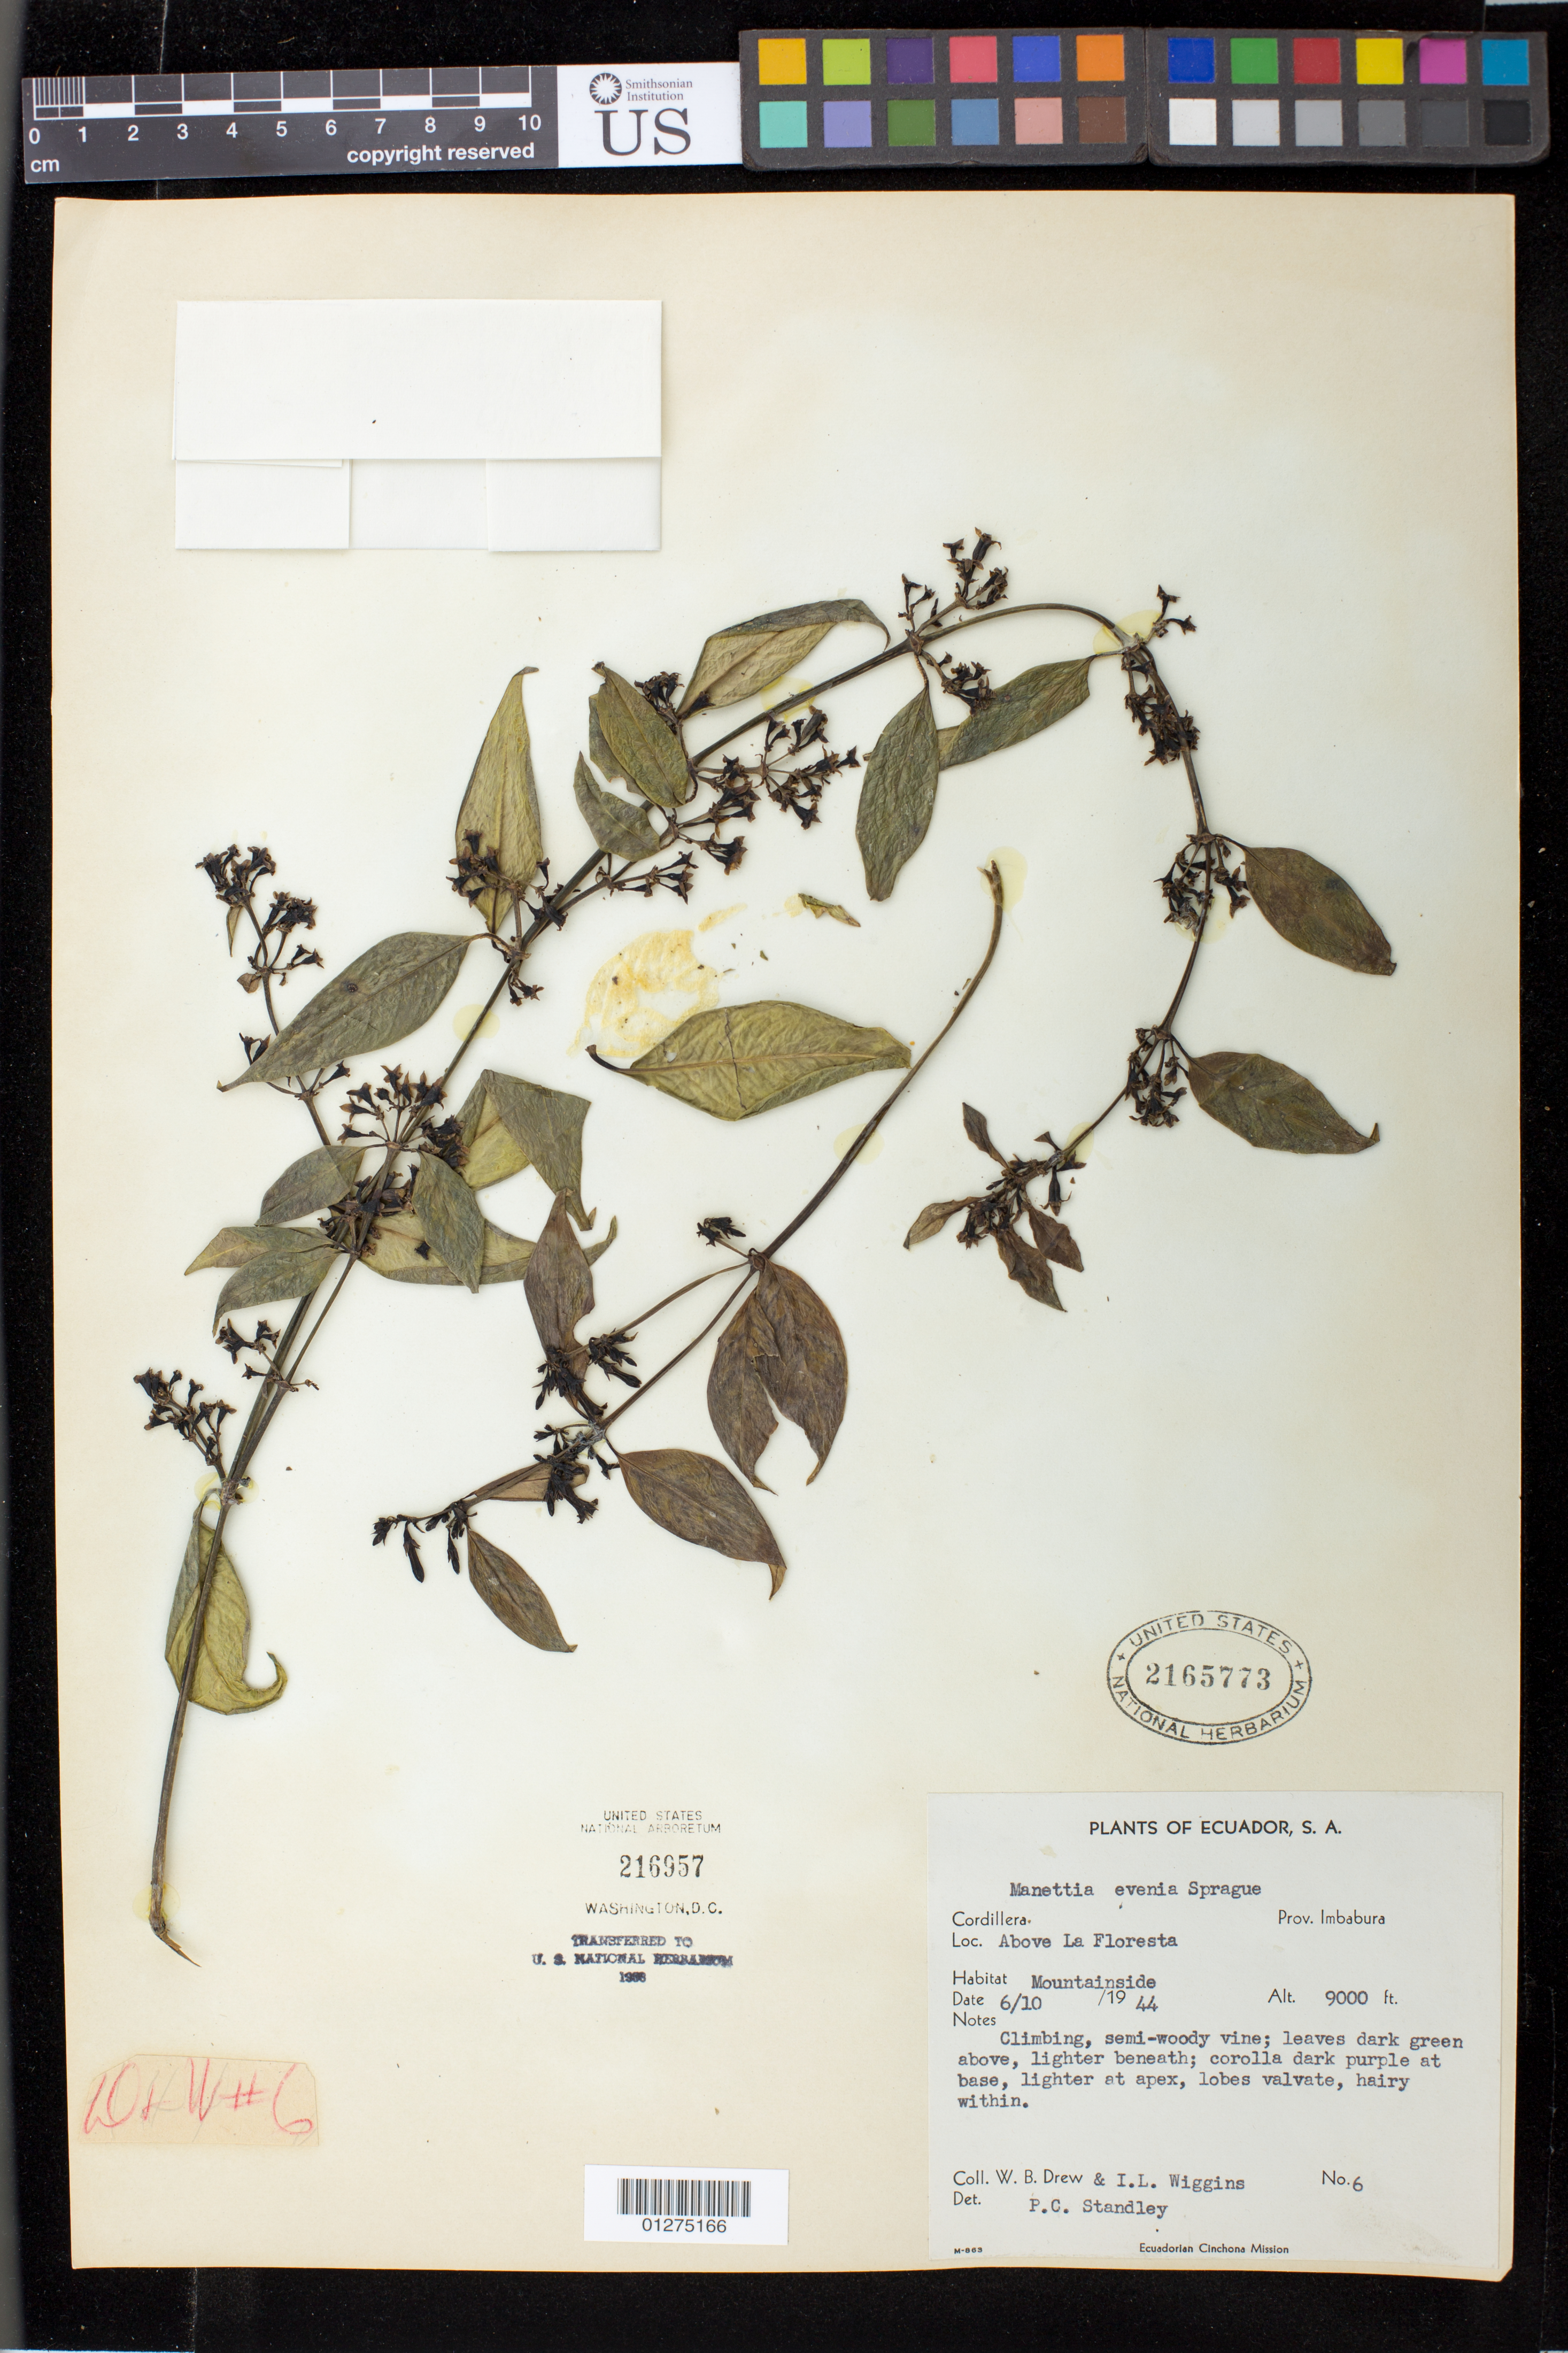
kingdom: Plantae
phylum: Tracheophyta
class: Magnoliopsida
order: Gentianales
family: Rubiaceae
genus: Manettia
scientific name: Manettia evenia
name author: Sprague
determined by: Standley, Paul C.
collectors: W. B. Drew & I. L. Wiggins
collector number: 6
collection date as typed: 6/10/1944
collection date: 1944-06-10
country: Ecuador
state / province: Imbabura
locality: Cordillera. Above La Floresta.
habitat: Mountainside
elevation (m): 2743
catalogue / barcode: US 2165773